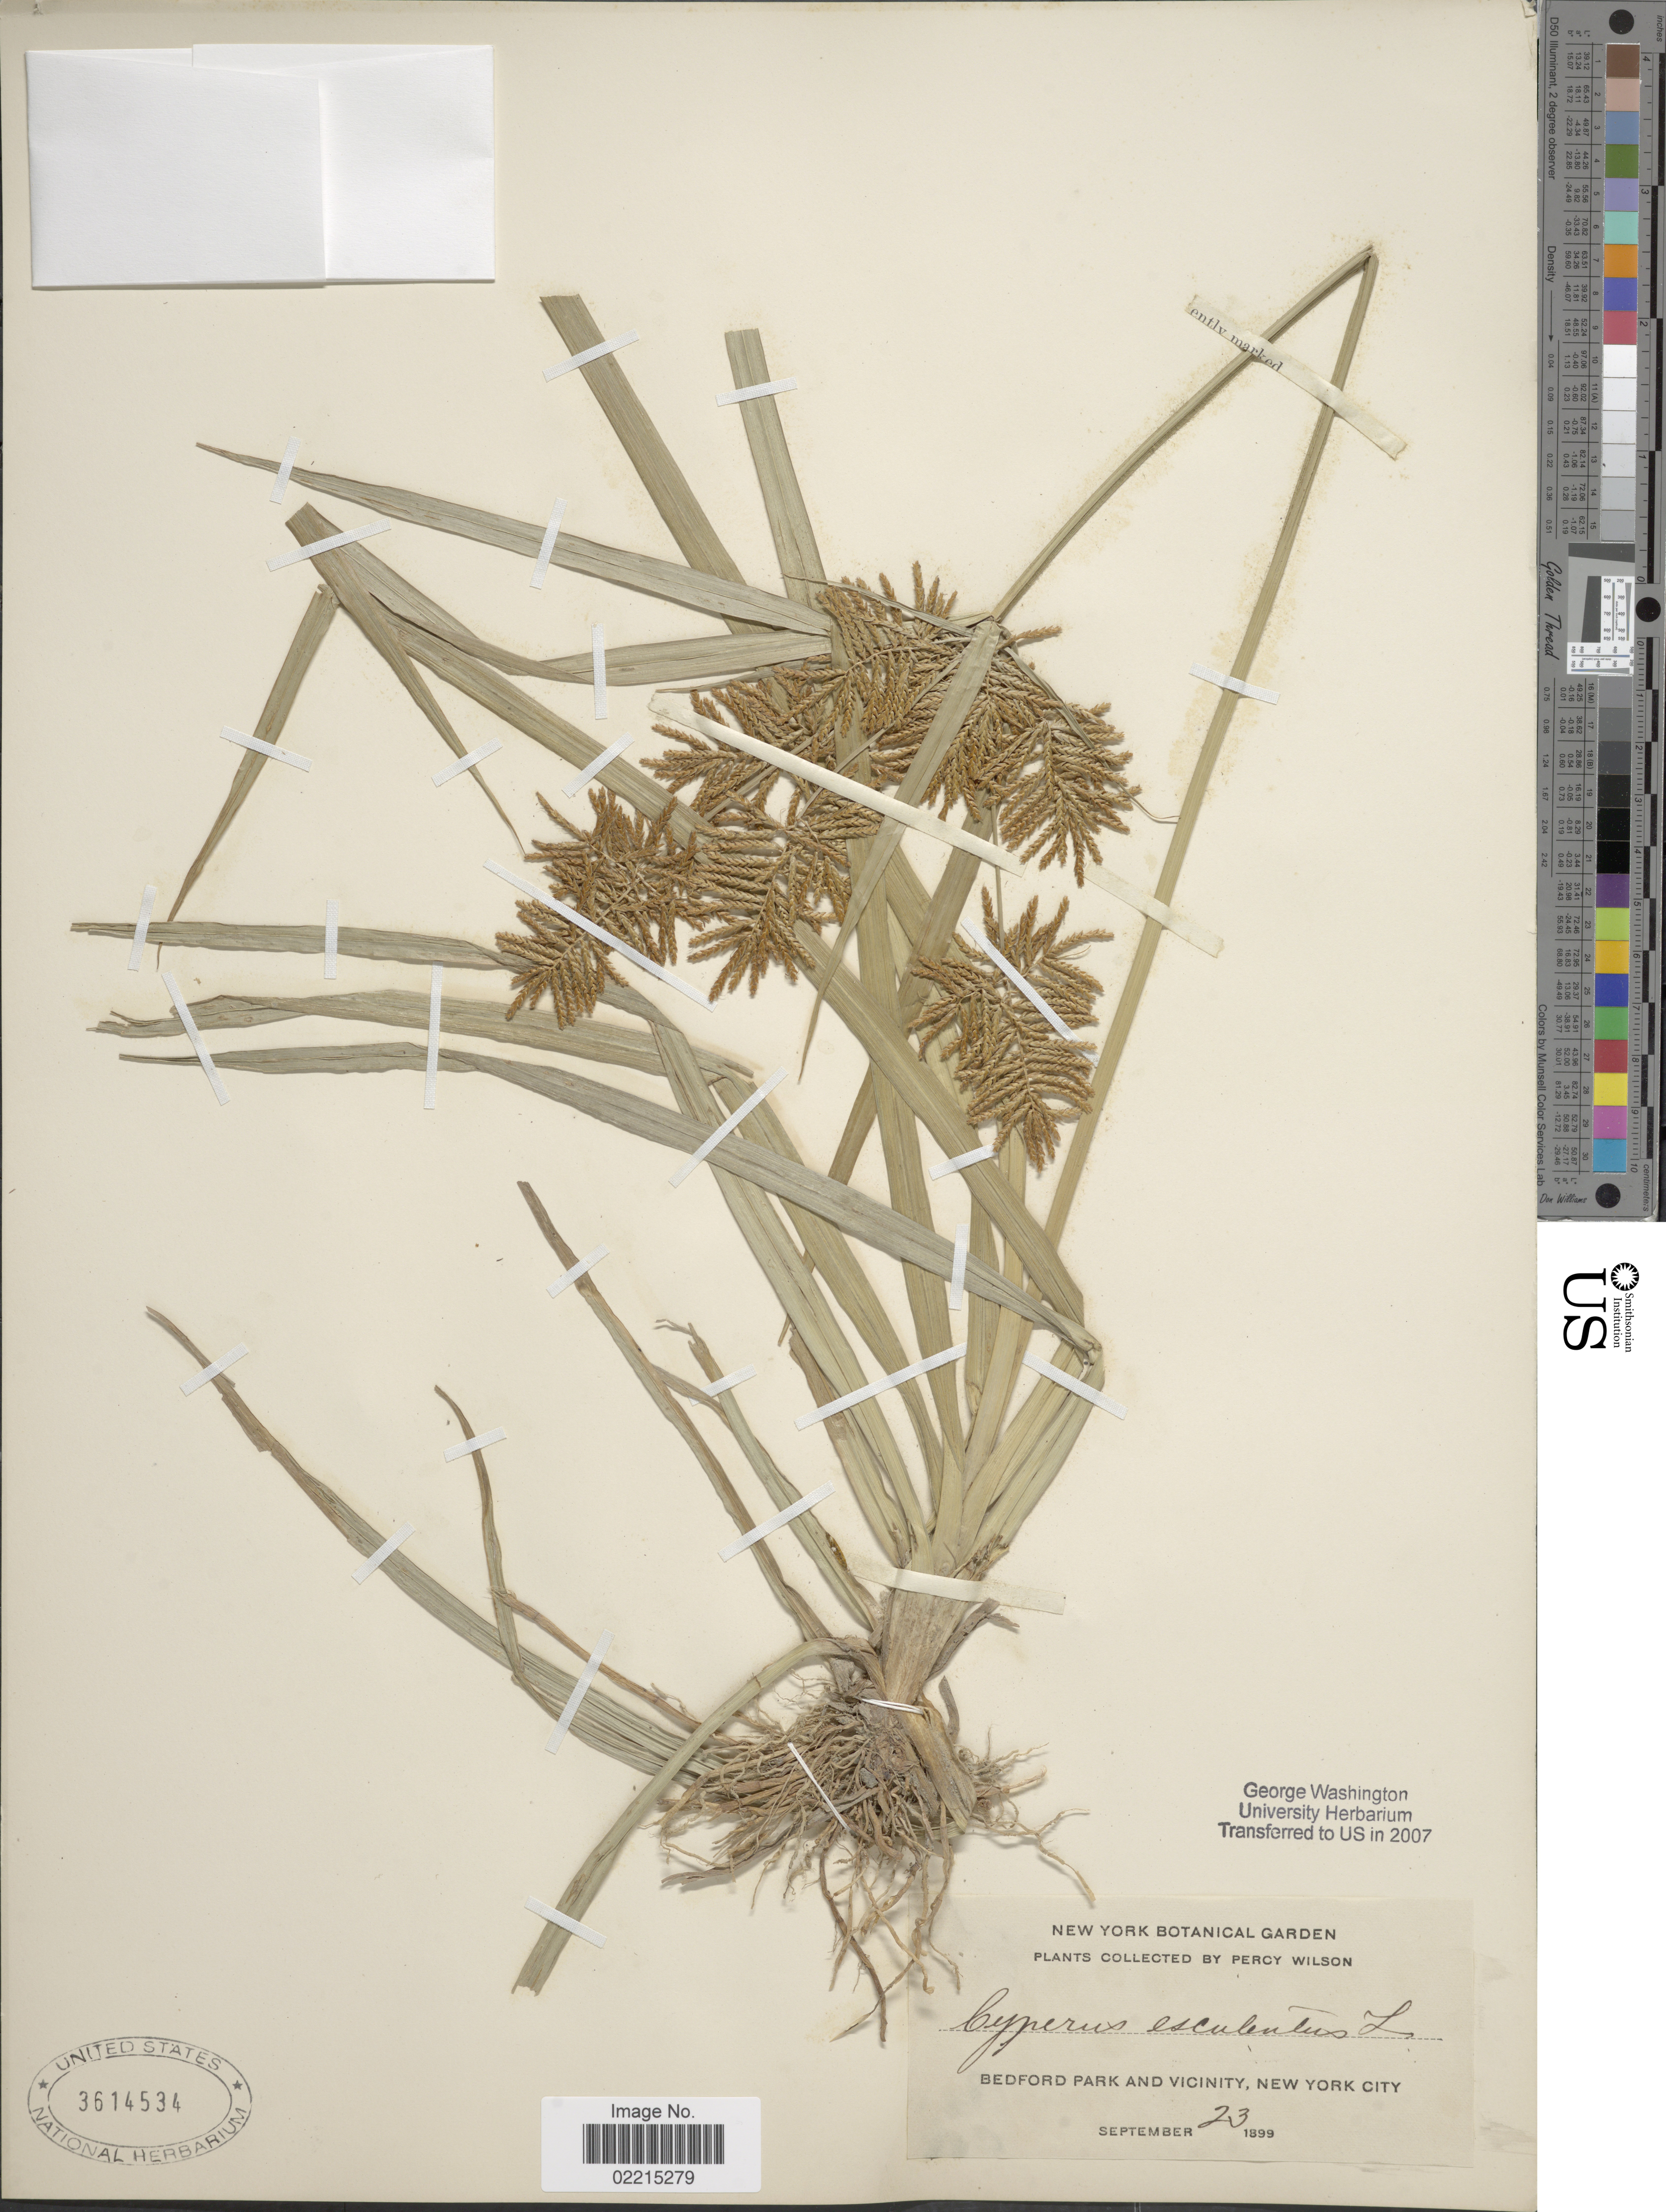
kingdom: Plantae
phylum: Tracheophyta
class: Liliopsida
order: Poales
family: Cyperaceae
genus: Cyperus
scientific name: Cyperus esculentus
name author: L.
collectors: P. Wilson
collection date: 1899-09-23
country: United States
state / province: New York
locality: Bedford Park and vicinity, New York City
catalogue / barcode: US 3614534